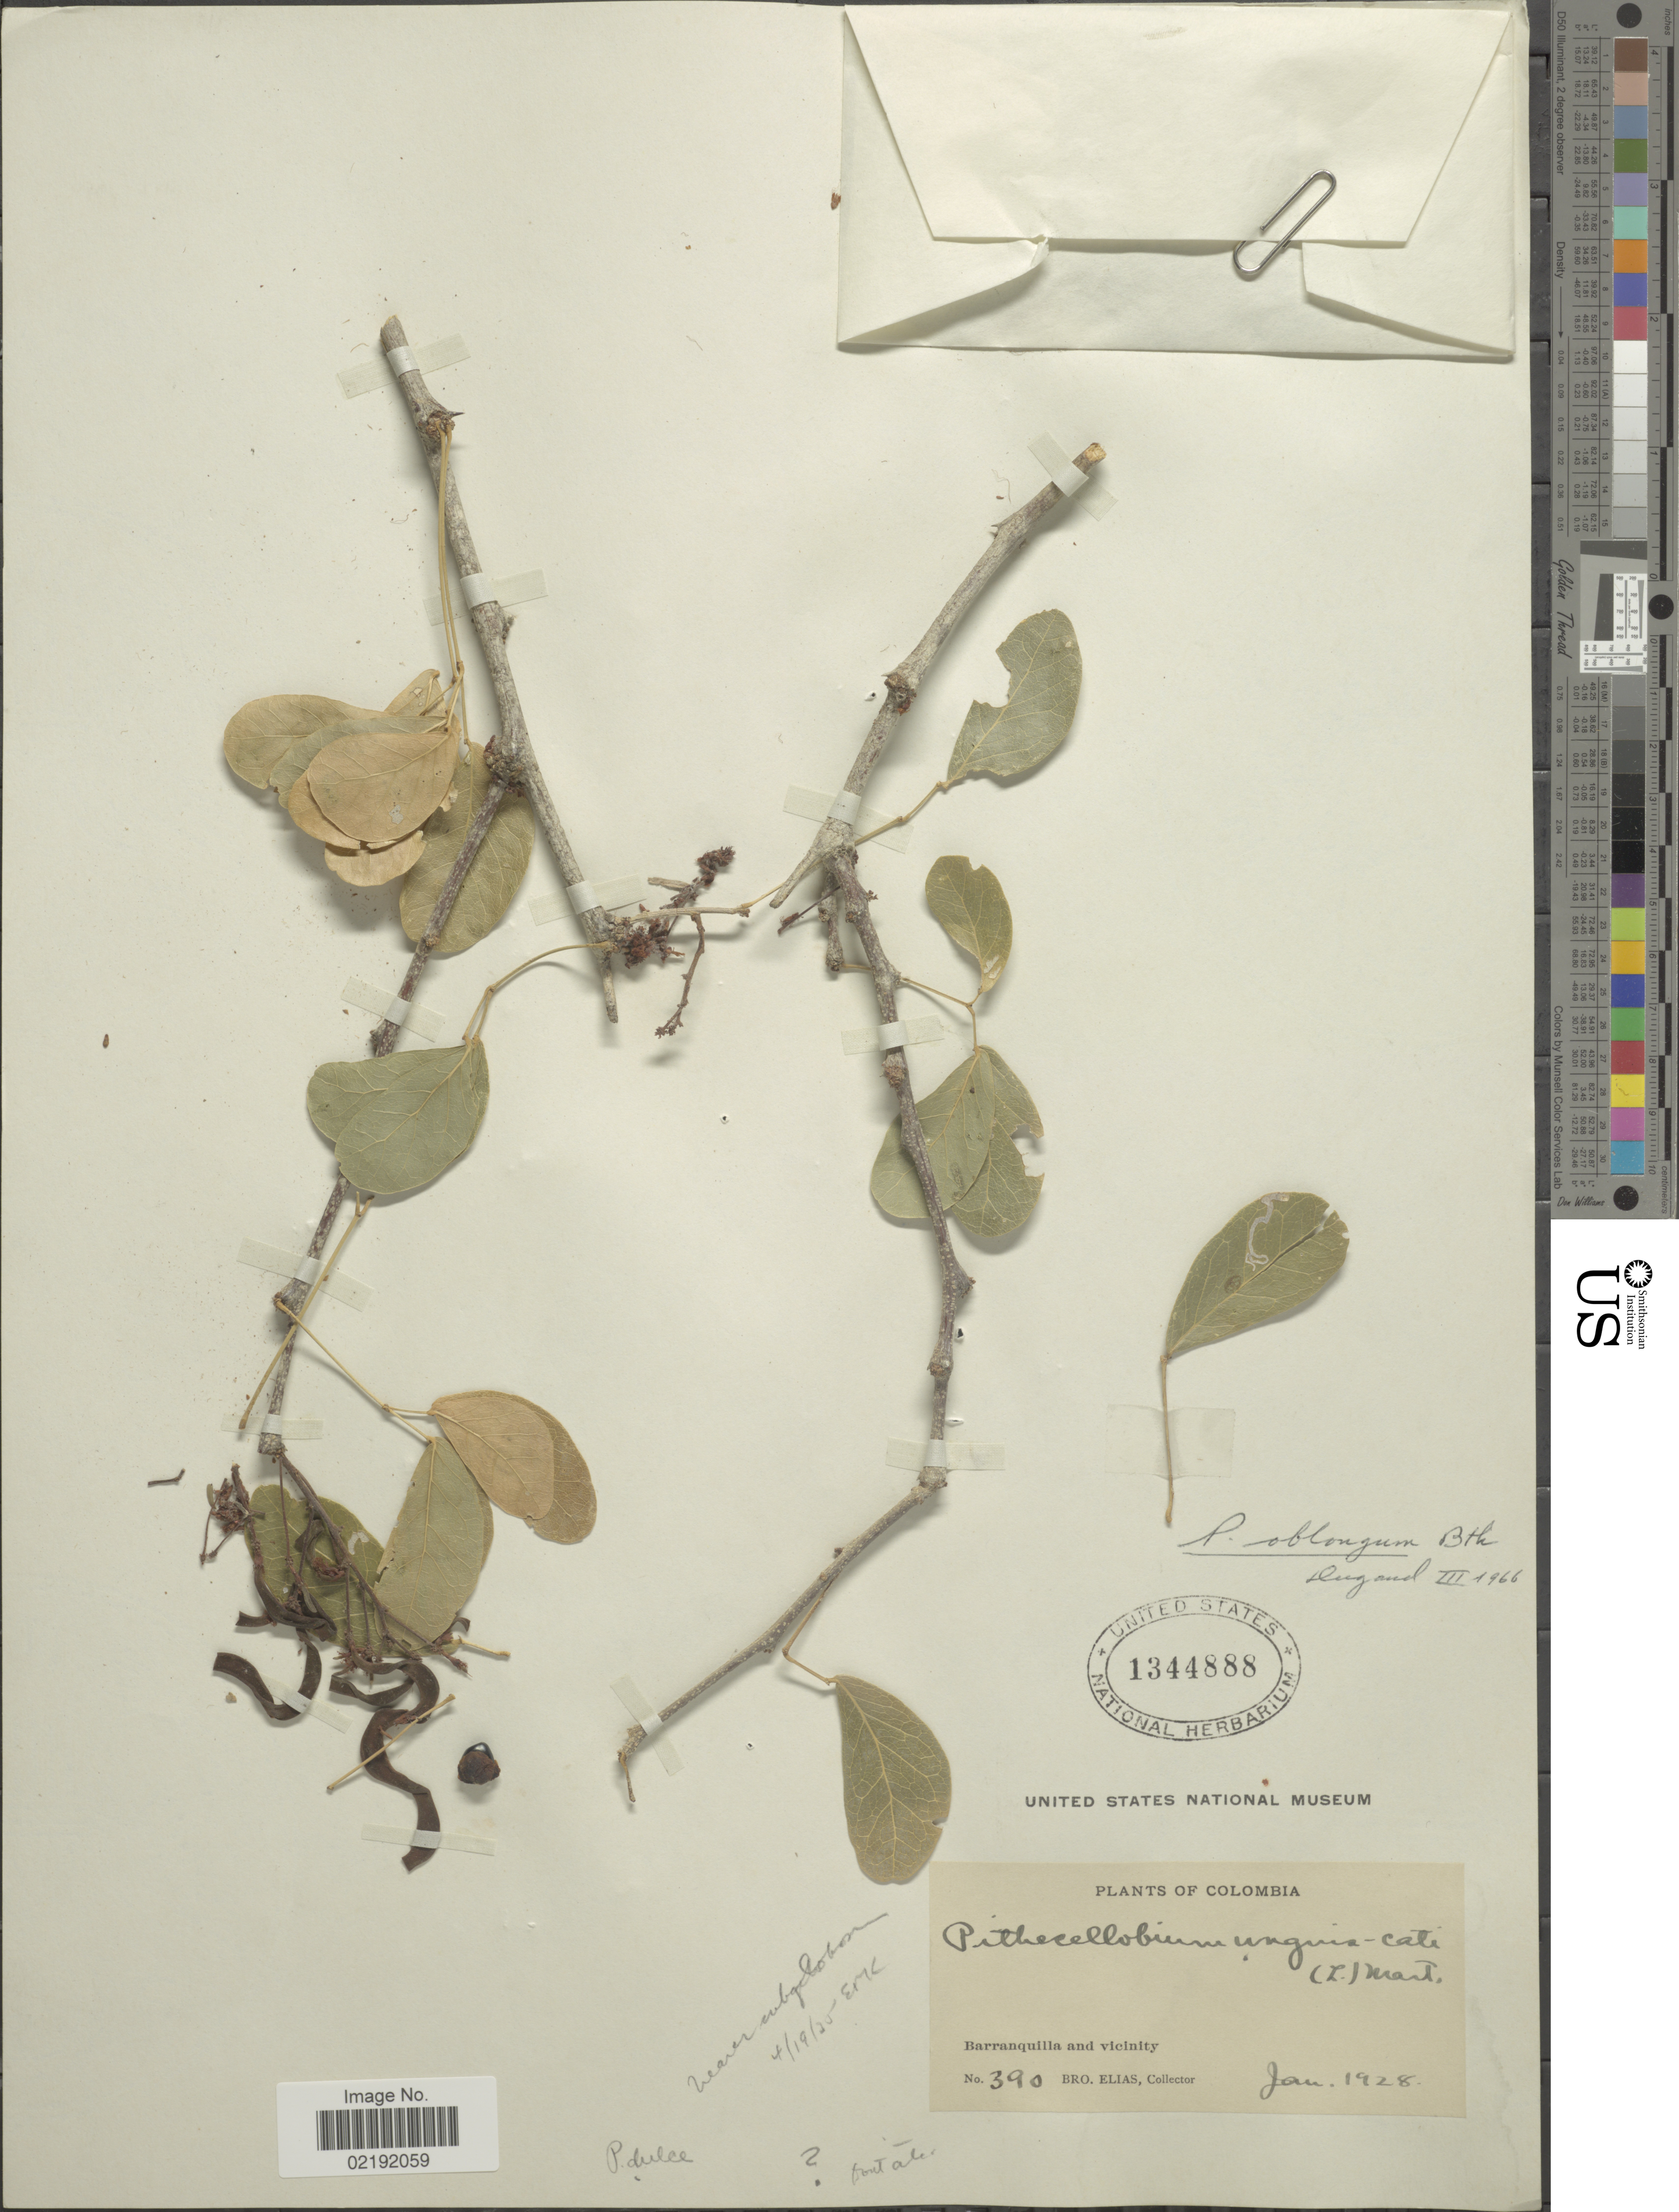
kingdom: Plantae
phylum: Tracheophyta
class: Magnoliopsida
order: Fabales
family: Fabaceae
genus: Pithecellobium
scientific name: Pithecellobium oblongum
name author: Benth.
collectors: Bro. Elias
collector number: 390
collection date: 1928-01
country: Colombia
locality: Barranquilla and vicinity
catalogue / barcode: US 1344888